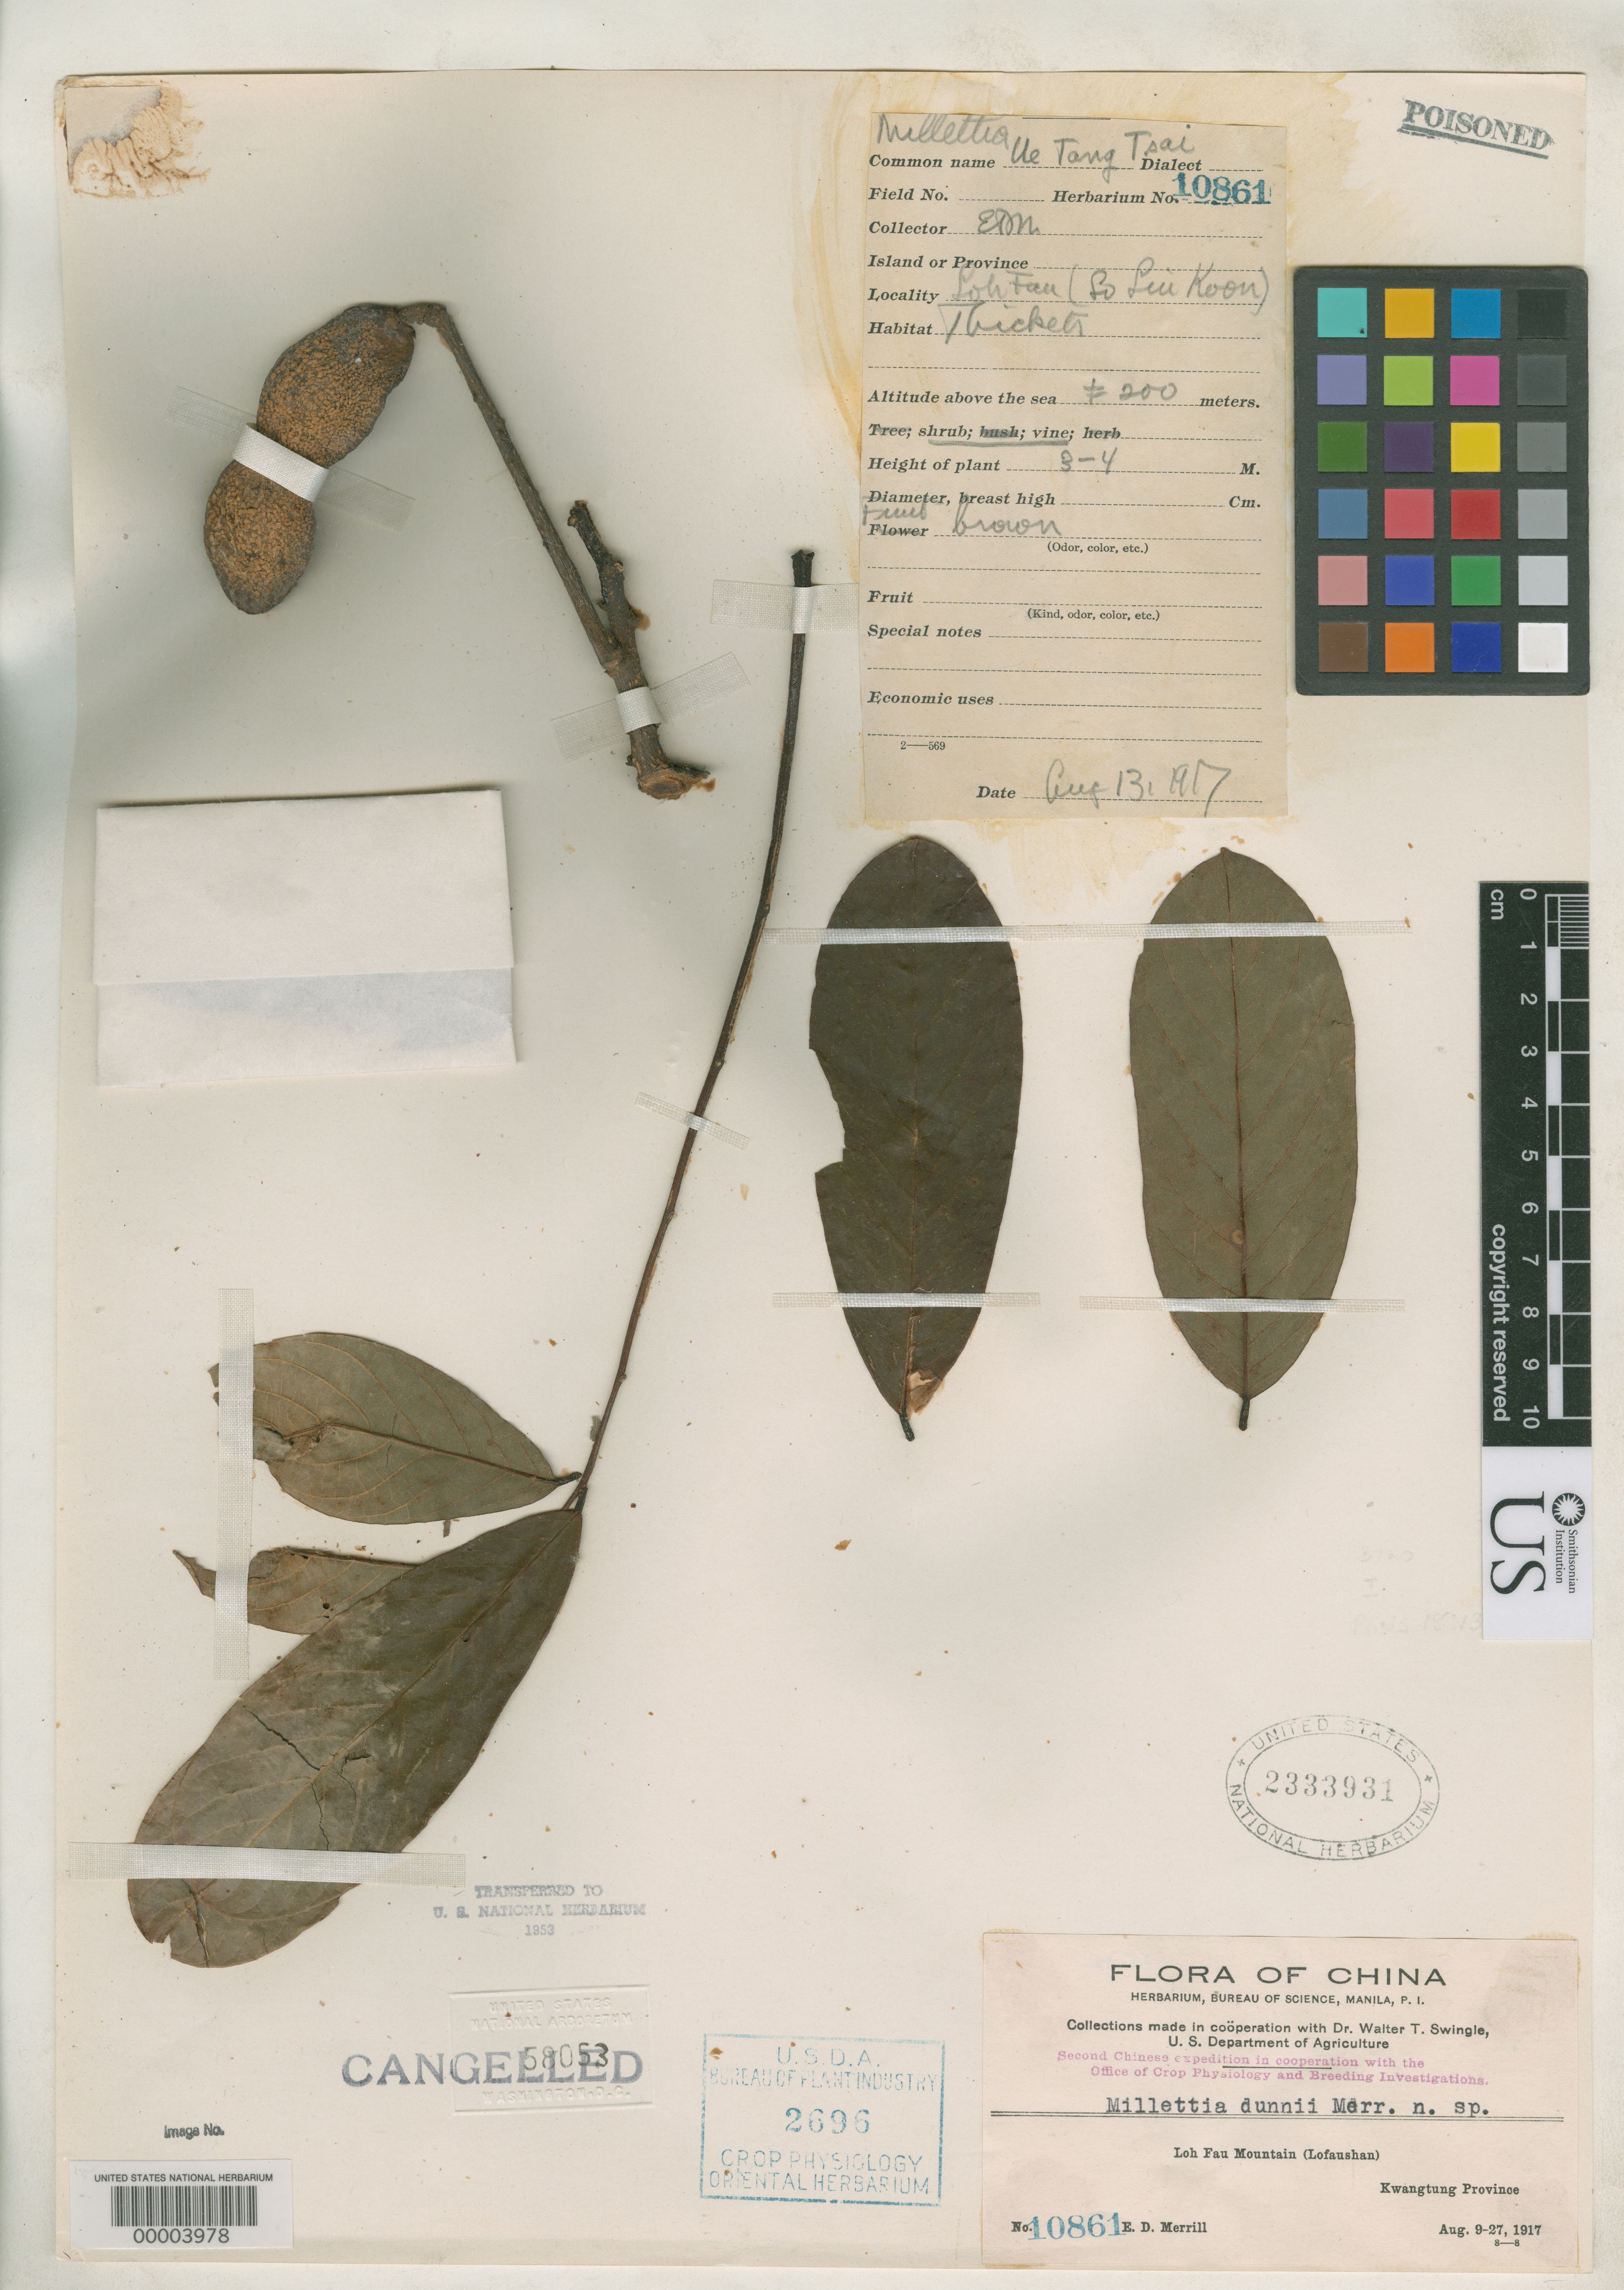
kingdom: Plantae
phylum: Tracheophyta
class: Magnoliopsida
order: Fabales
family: Fabaceae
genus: Millettia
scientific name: Millettia dunnii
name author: Merr.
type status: Isotype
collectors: E. D. Merrill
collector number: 10861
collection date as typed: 13 Aug 1917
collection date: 1917-08-13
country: China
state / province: Guangdong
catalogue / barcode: US 2333931